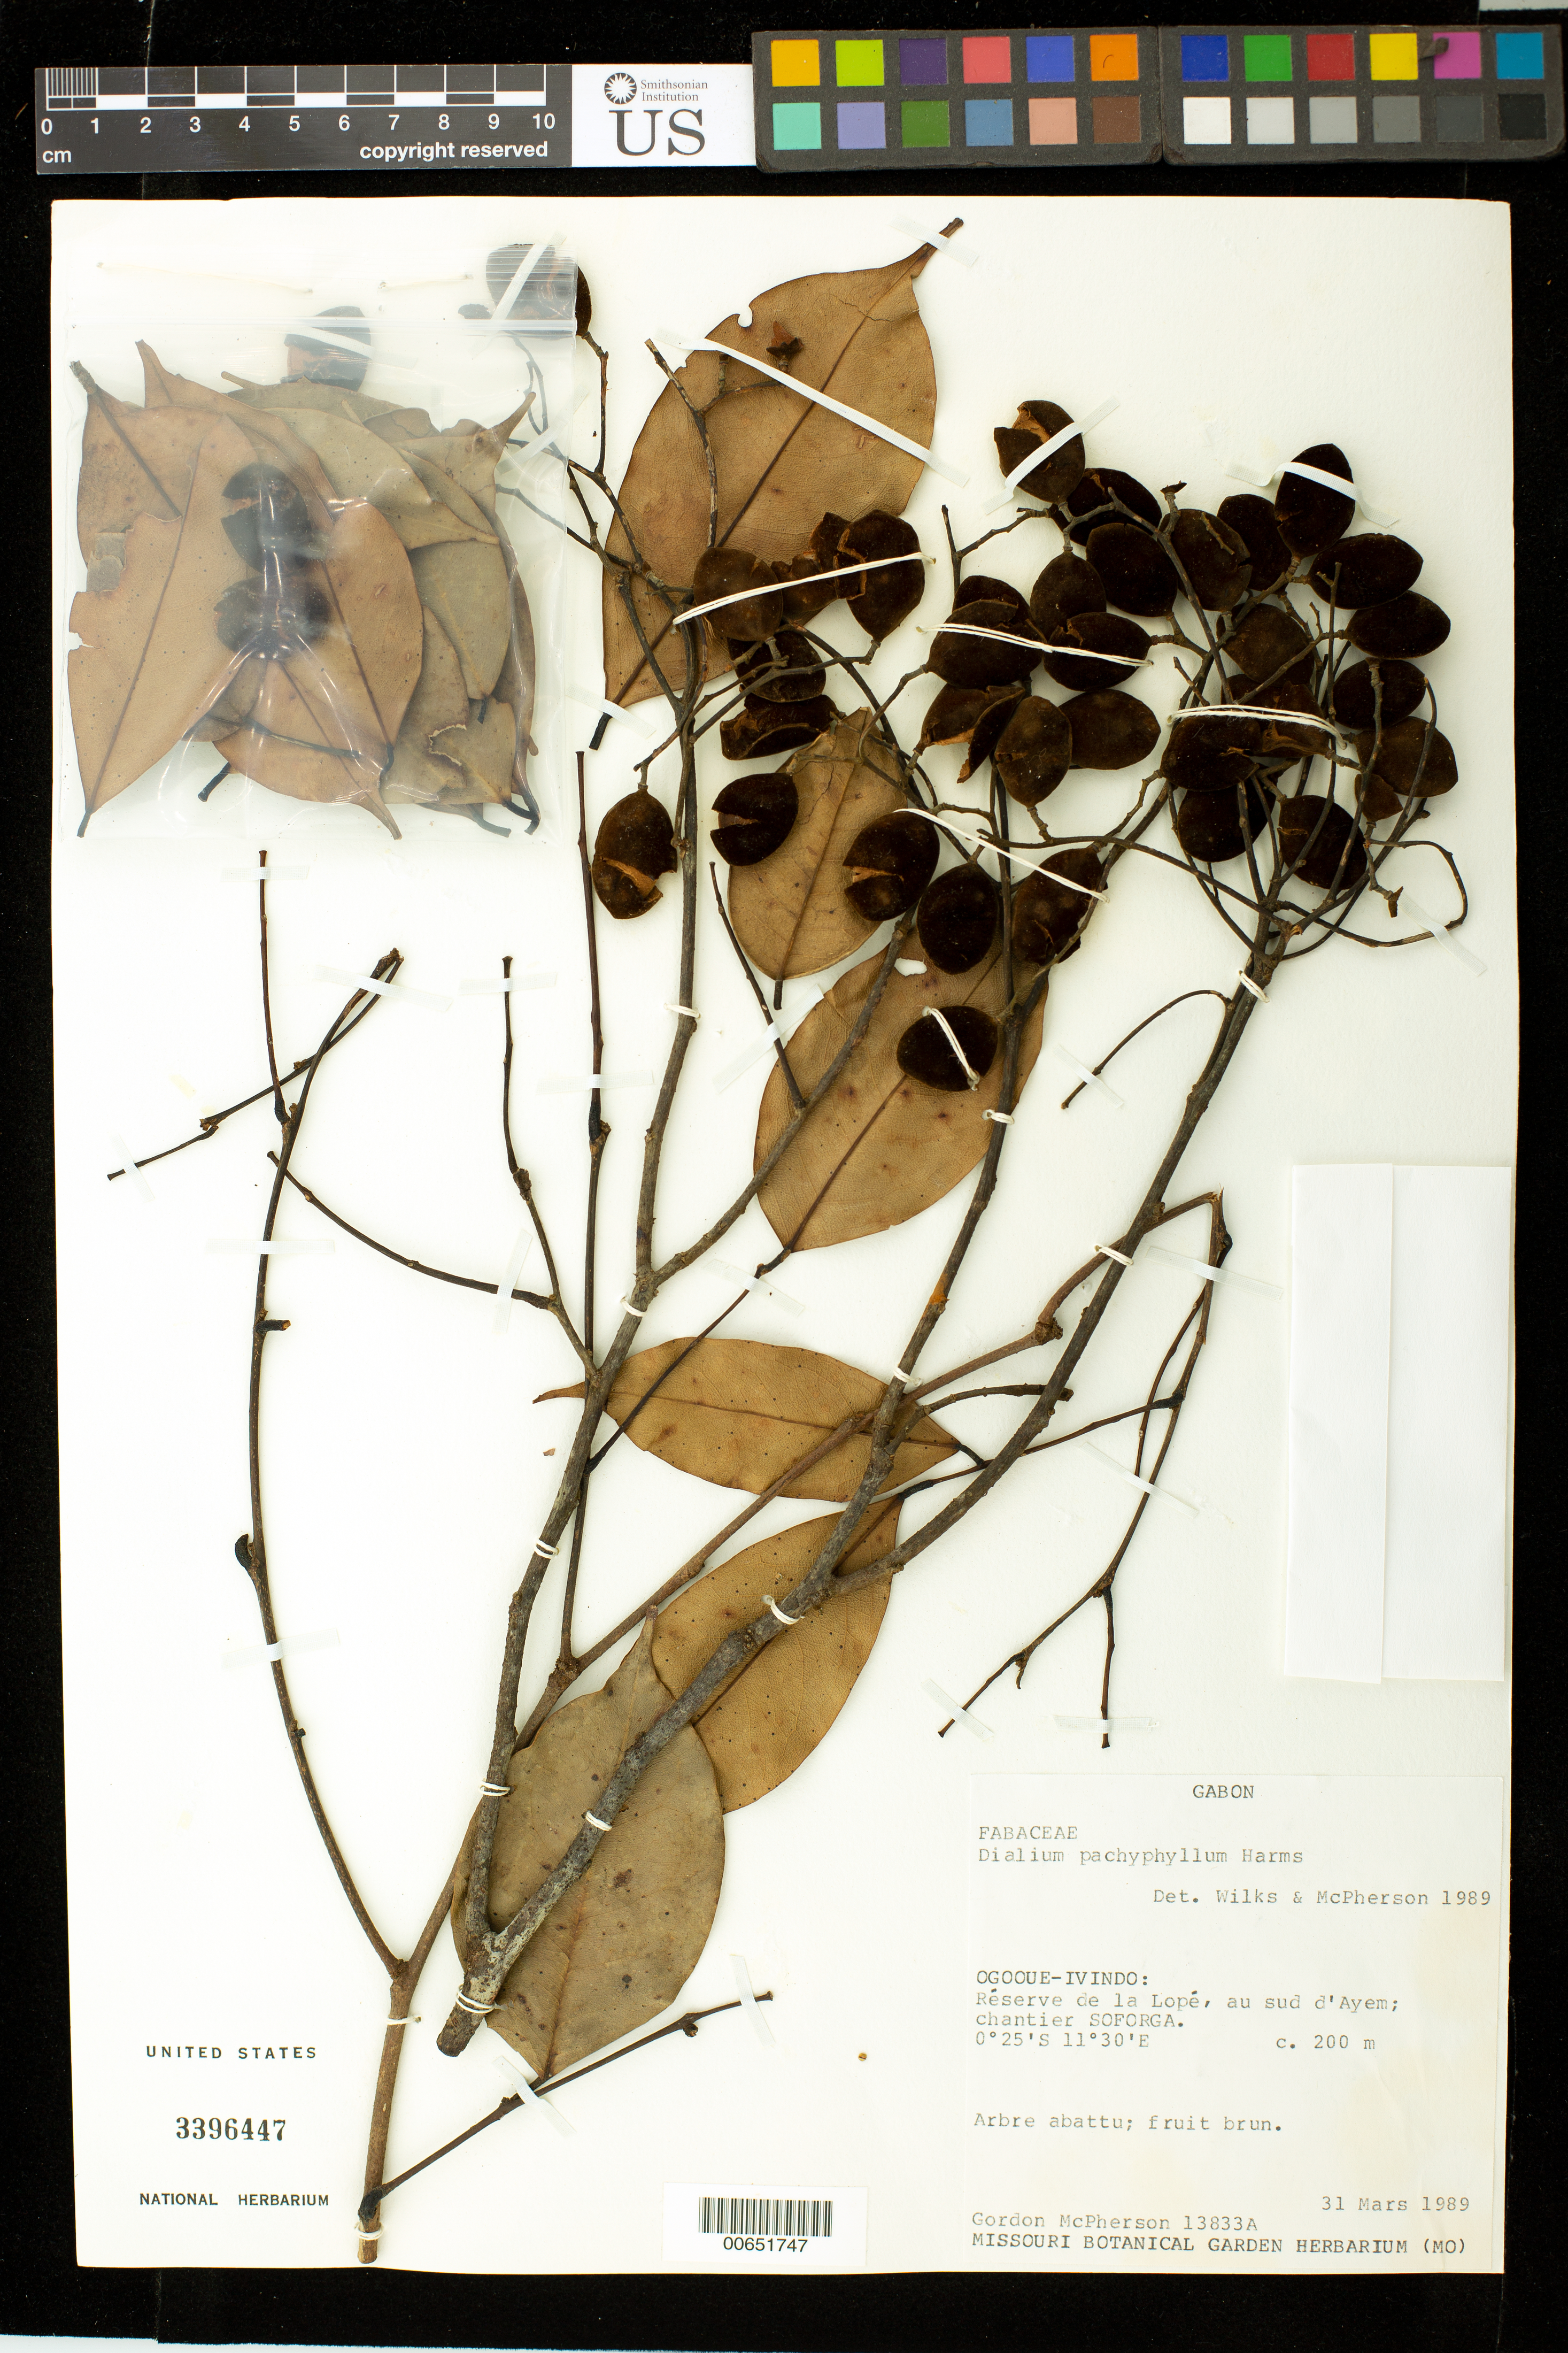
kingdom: Plantae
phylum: Tracheophyta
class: Magnoliopsida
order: Fabales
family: Fabaceae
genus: Dialium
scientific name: Dialium pachyphyllum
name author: Harms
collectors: G. D. McPherson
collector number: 13833A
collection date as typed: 31 Mar 1989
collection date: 1989-03-31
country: Gabon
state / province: Ogooué-Ivindo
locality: Reserve de la Lope, ausud d'Ayem, Chantier Soforga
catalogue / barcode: US 3396447